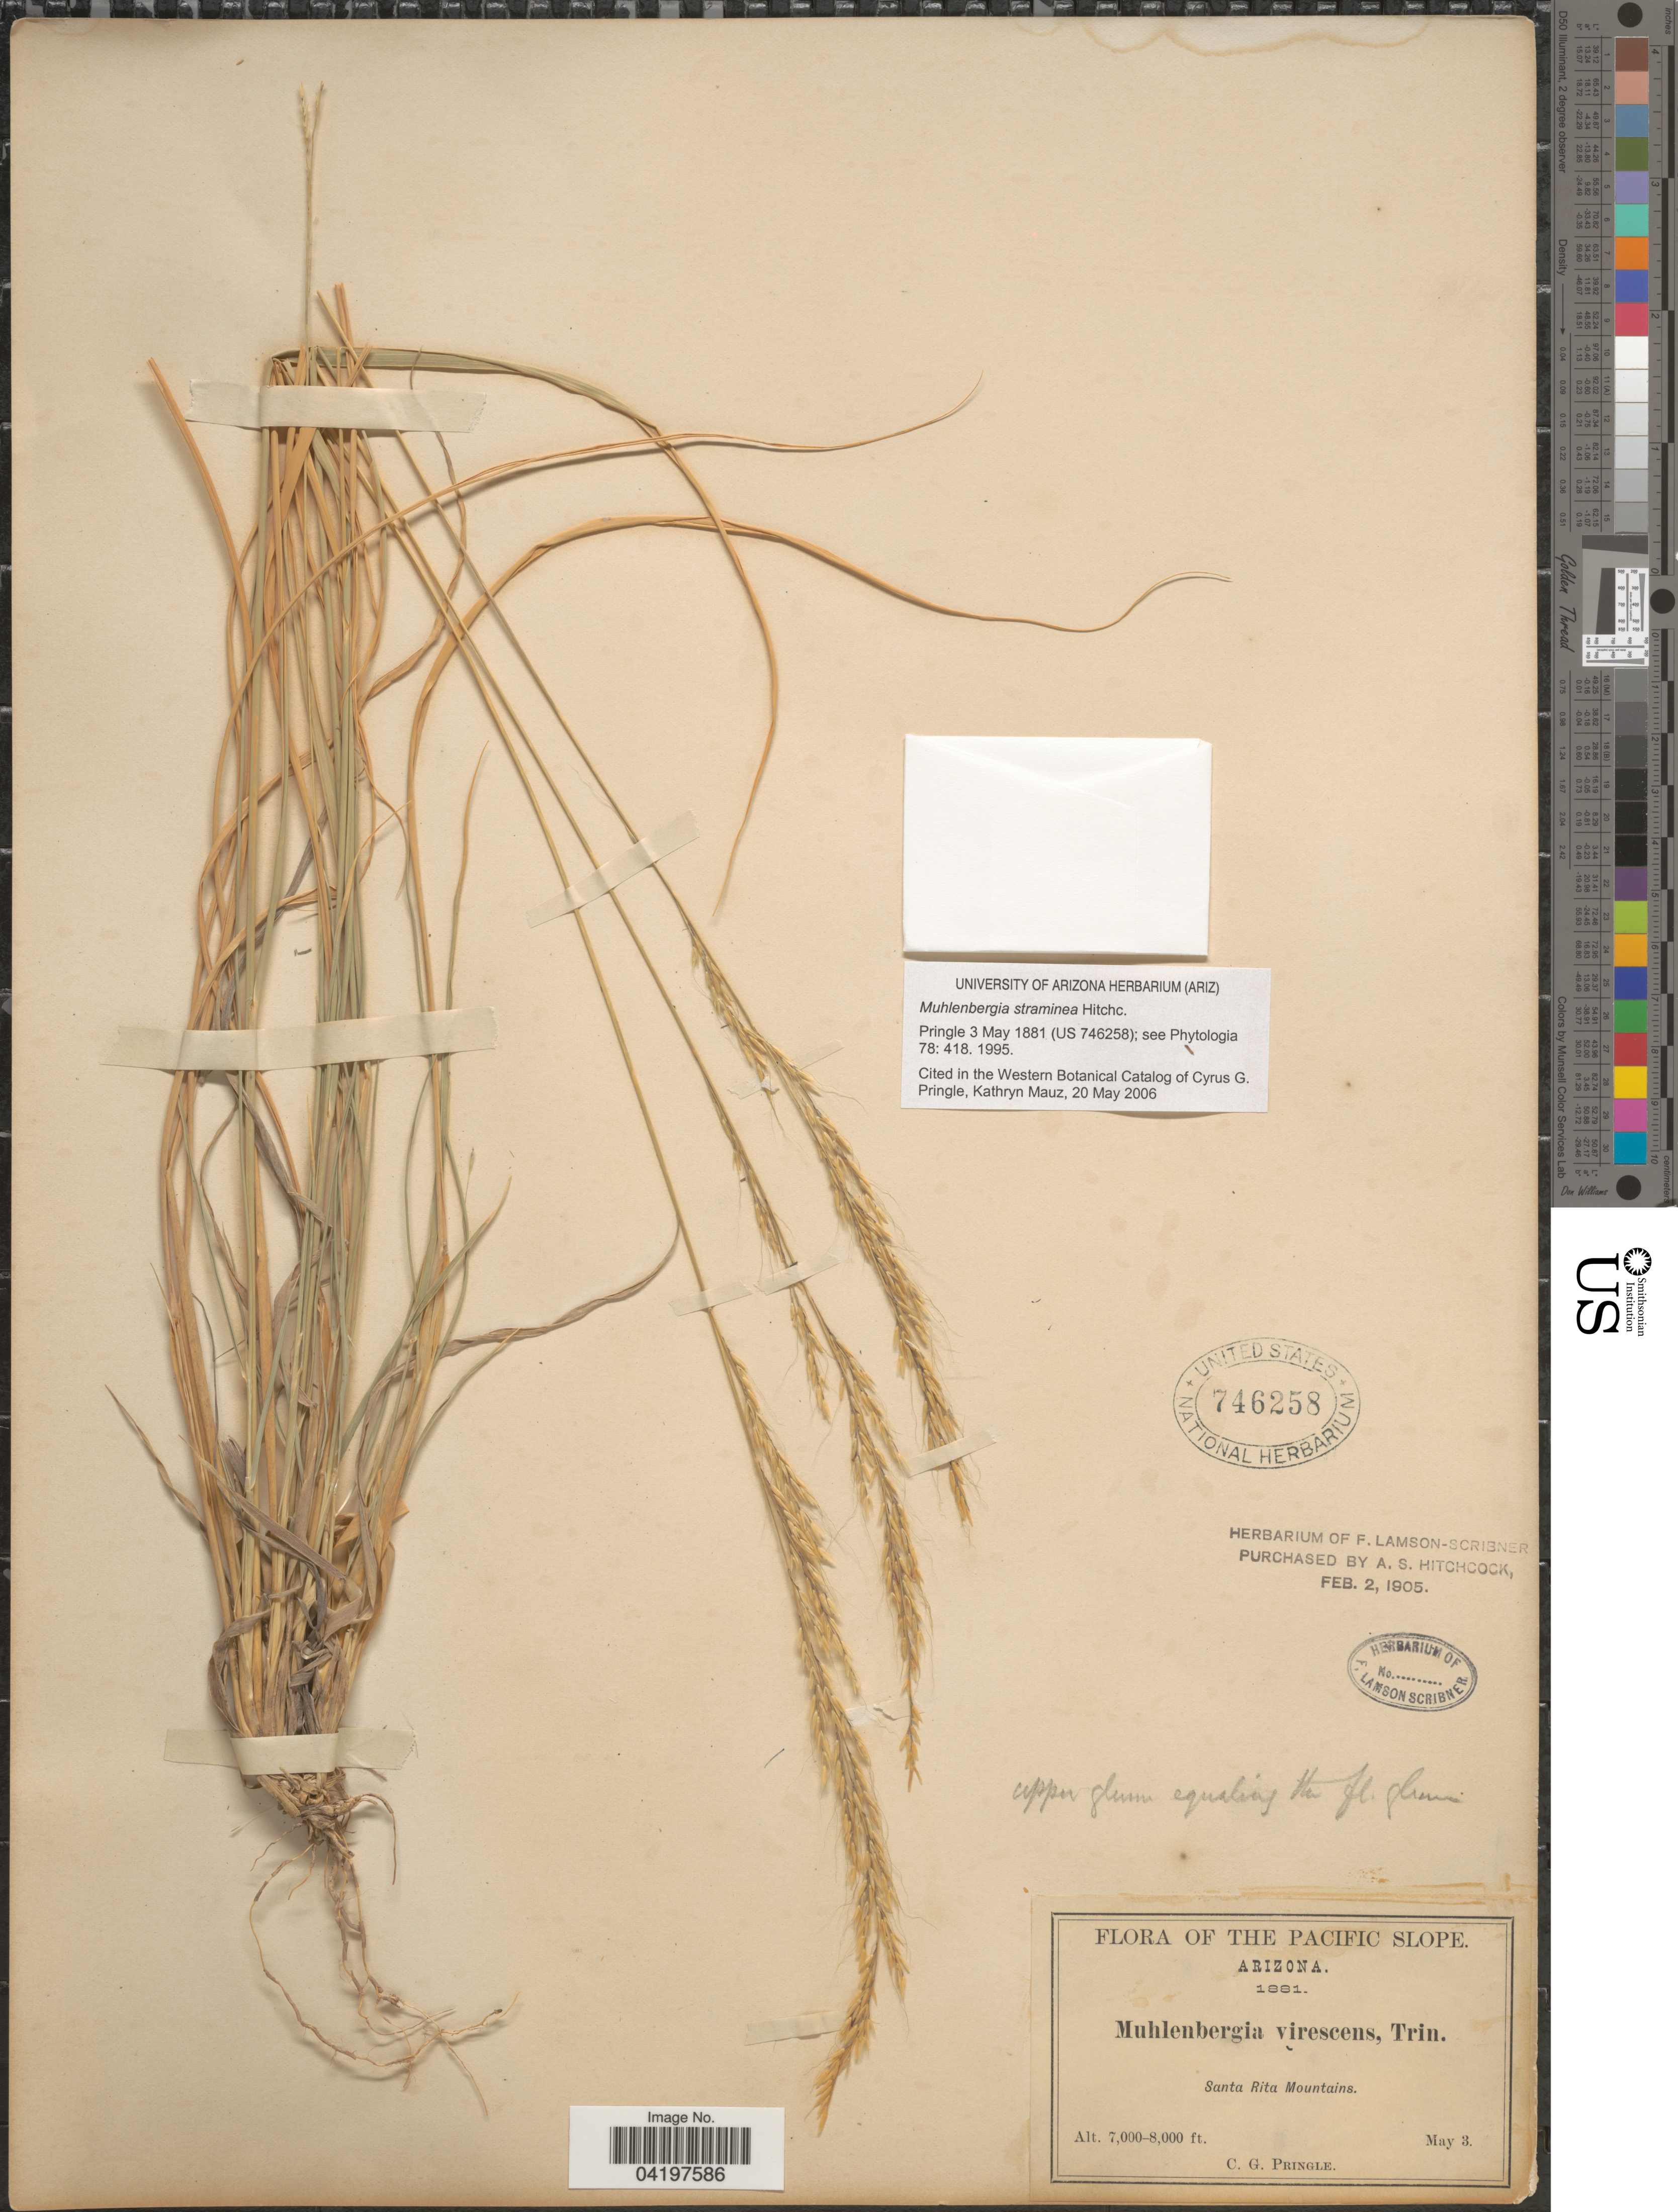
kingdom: Plantae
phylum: Tracheophyta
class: Liliopsida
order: Poales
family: Poaceae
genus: Muhlenbergia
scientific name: Muhlenbergia straminea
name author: Hitchc.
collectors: C. G. Pringle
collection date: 1881-05-03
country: United States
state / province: Arizona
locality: The Pacific Slope. Santa Rita Mountains.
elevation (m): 2134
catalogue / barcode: US 746258